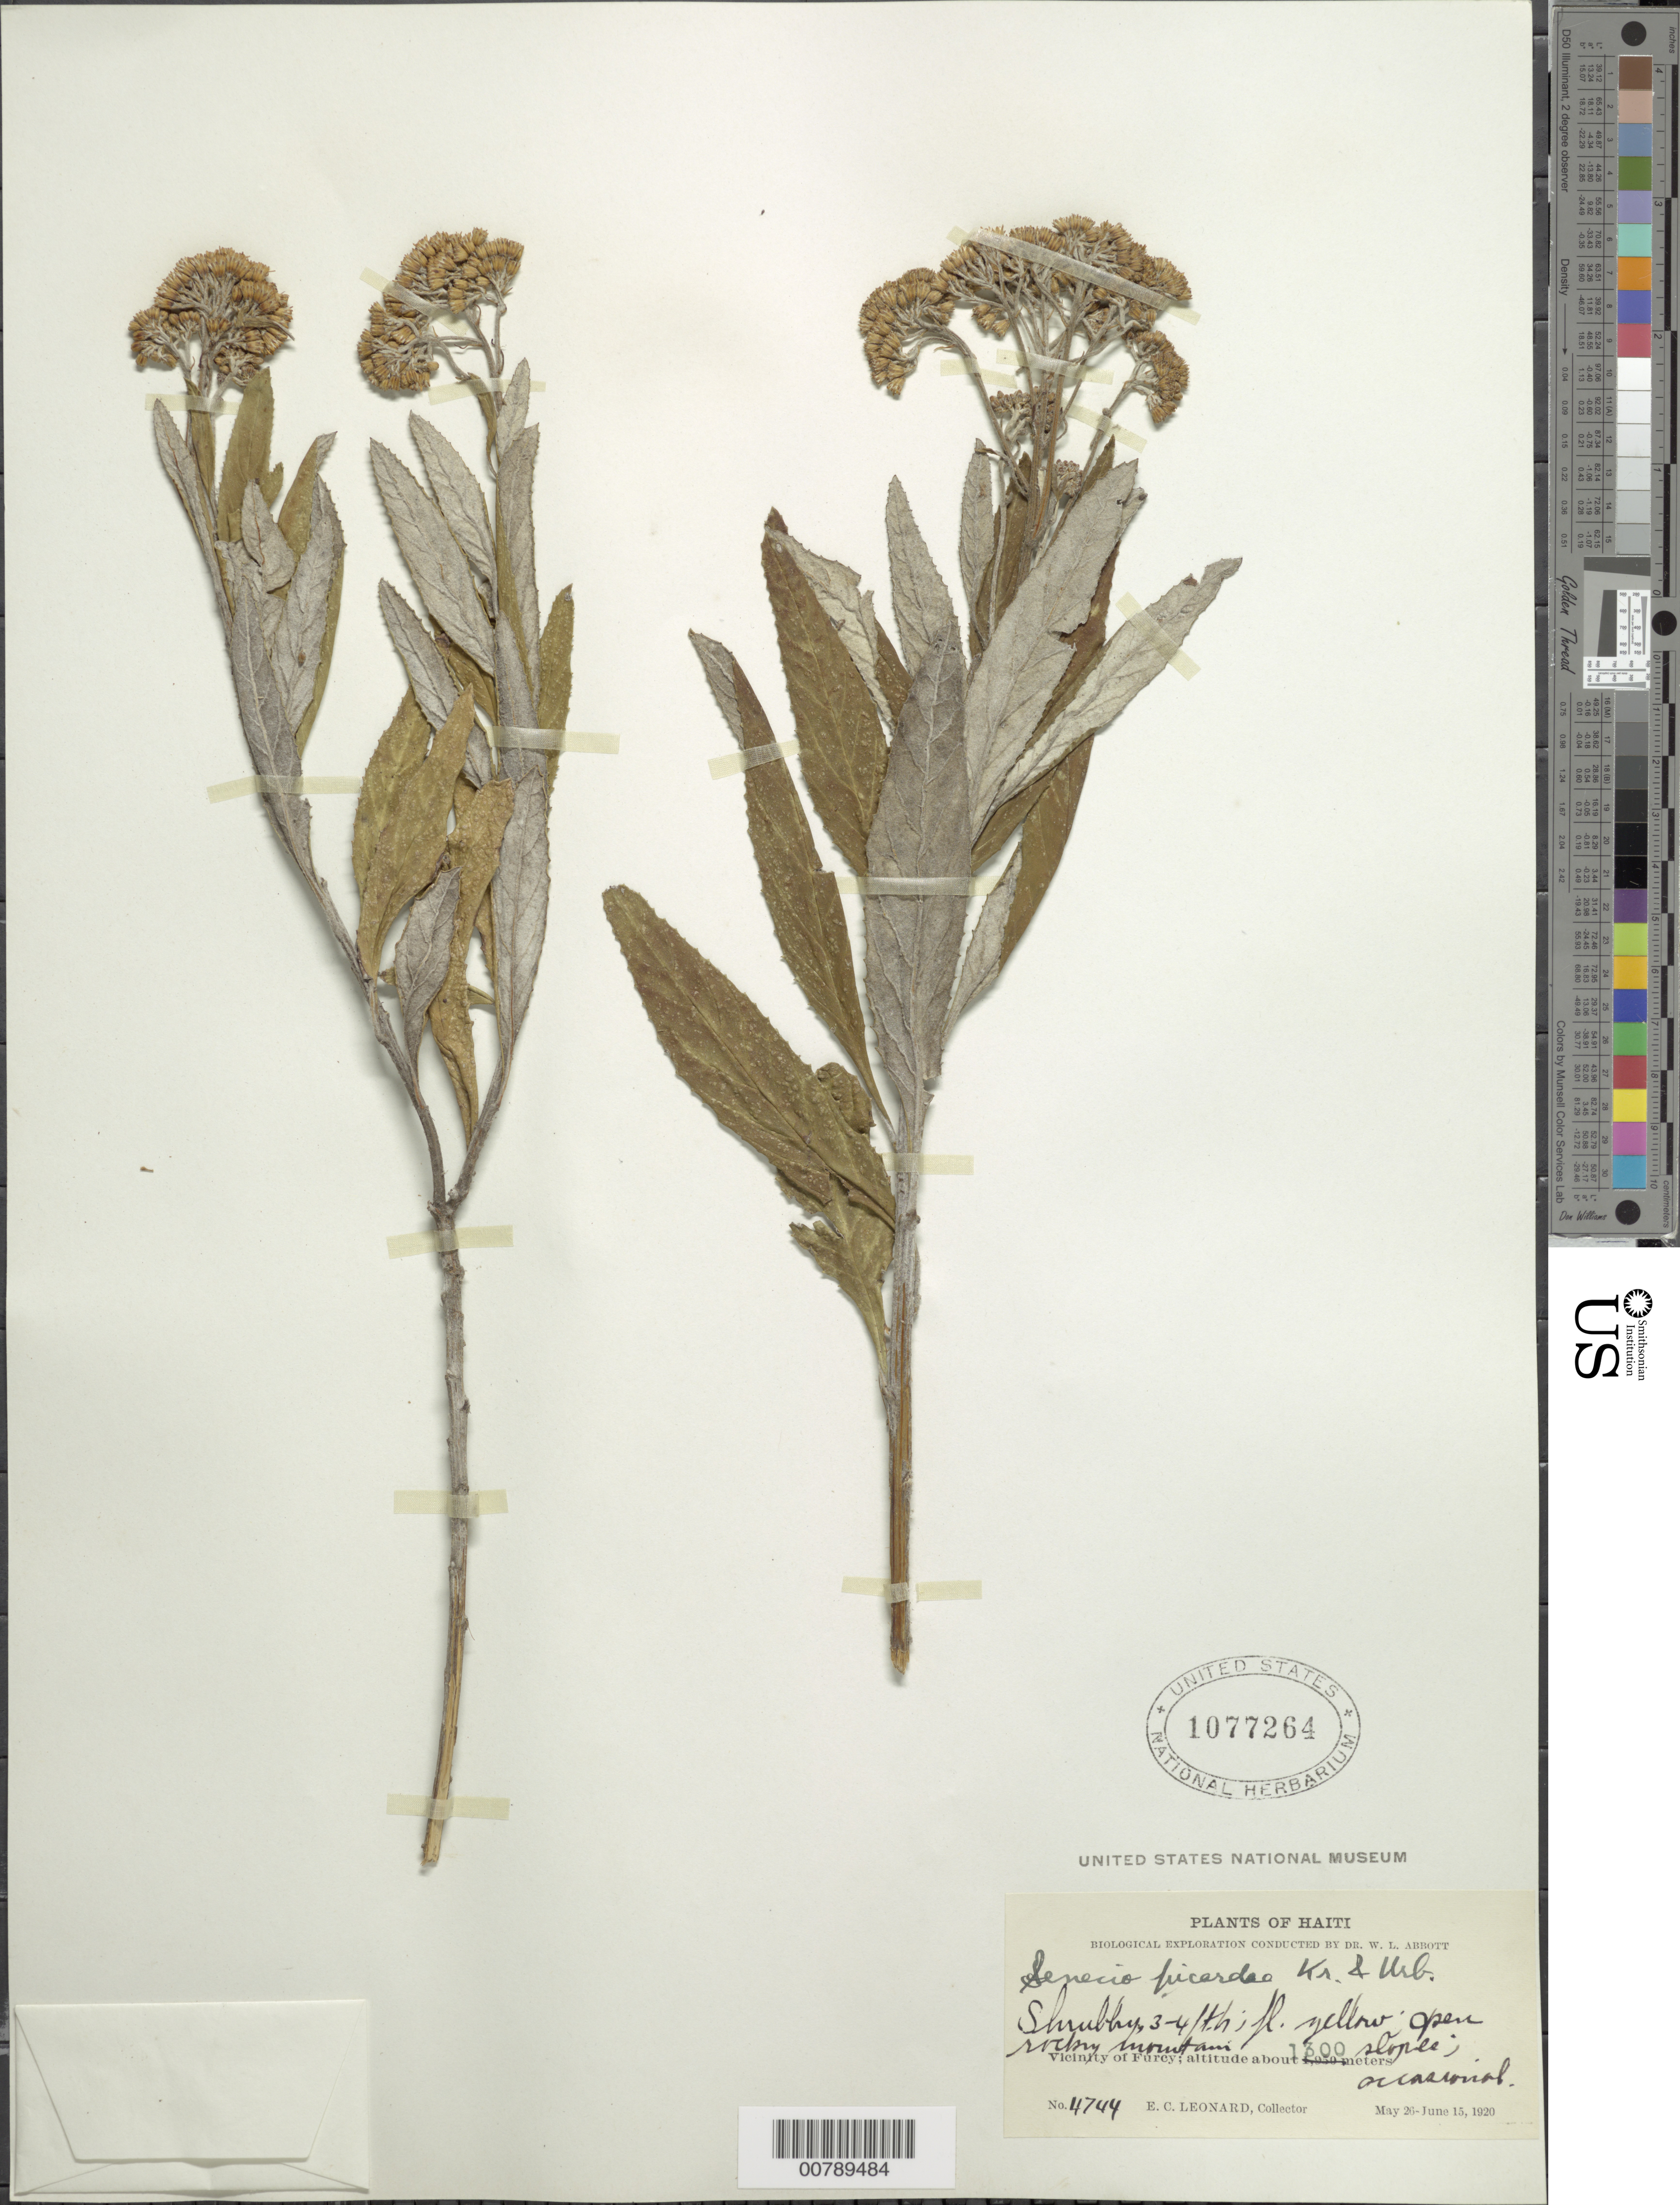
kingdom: Plantae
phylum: Tracheophyta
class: Magnoliopsida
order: Asterales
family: Asteraceae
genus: Senecio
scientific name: Senecio picardae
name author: Krug & Urb.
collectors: E. C. Leonard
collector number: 4744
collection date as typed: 26 May 1920 to 15 Jun 1920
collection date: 1920-05-26/1920-06-15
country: Haiti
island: Hispaniola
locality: Vicinity of Furcy, open rocky mountain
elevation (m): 1300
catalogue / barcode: US 1077264